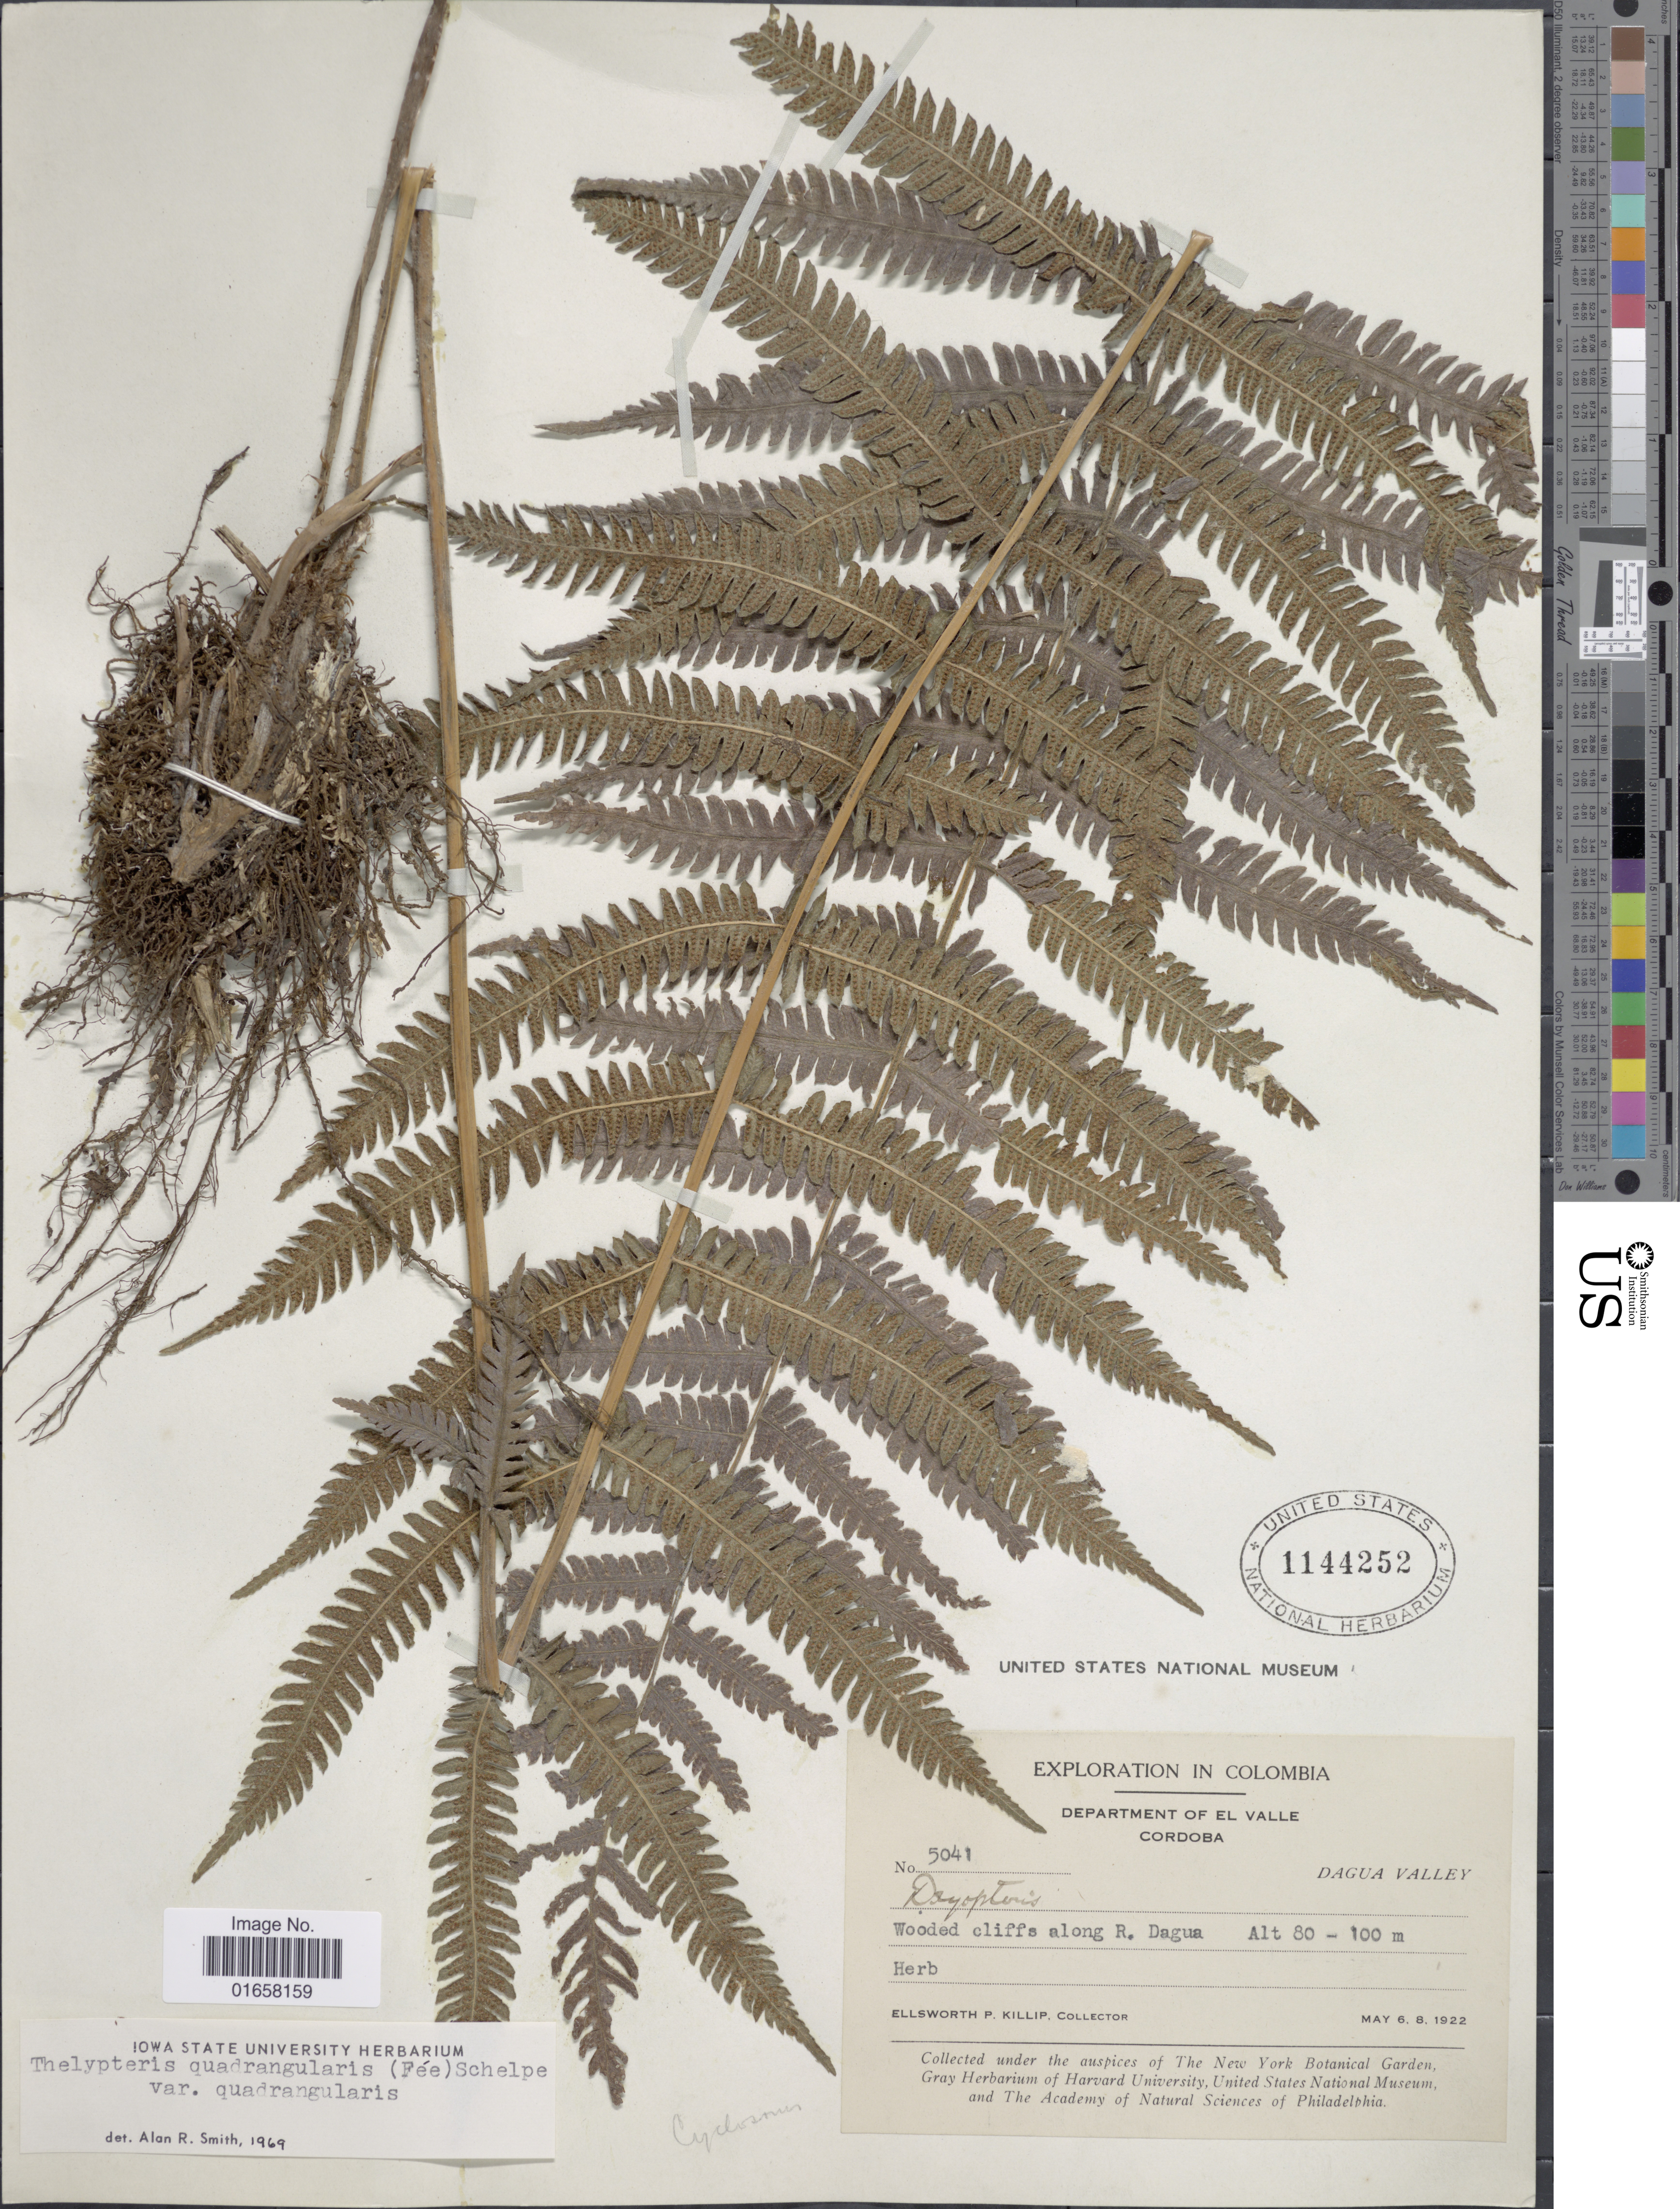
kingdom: Plantae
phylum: Tracheophyta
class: Polypodiopsida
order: Polypodiales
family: Thelypteridaceae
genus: Christella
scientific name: Christella hispidula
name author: (Decne.) Holttum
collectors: E. P. Killip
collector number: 5041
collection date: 1922-05-06/1922-05-08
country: Colombia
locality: Department of El Valle, Cordoba, Dagua Valley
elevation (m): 80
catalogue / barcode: US 1144252